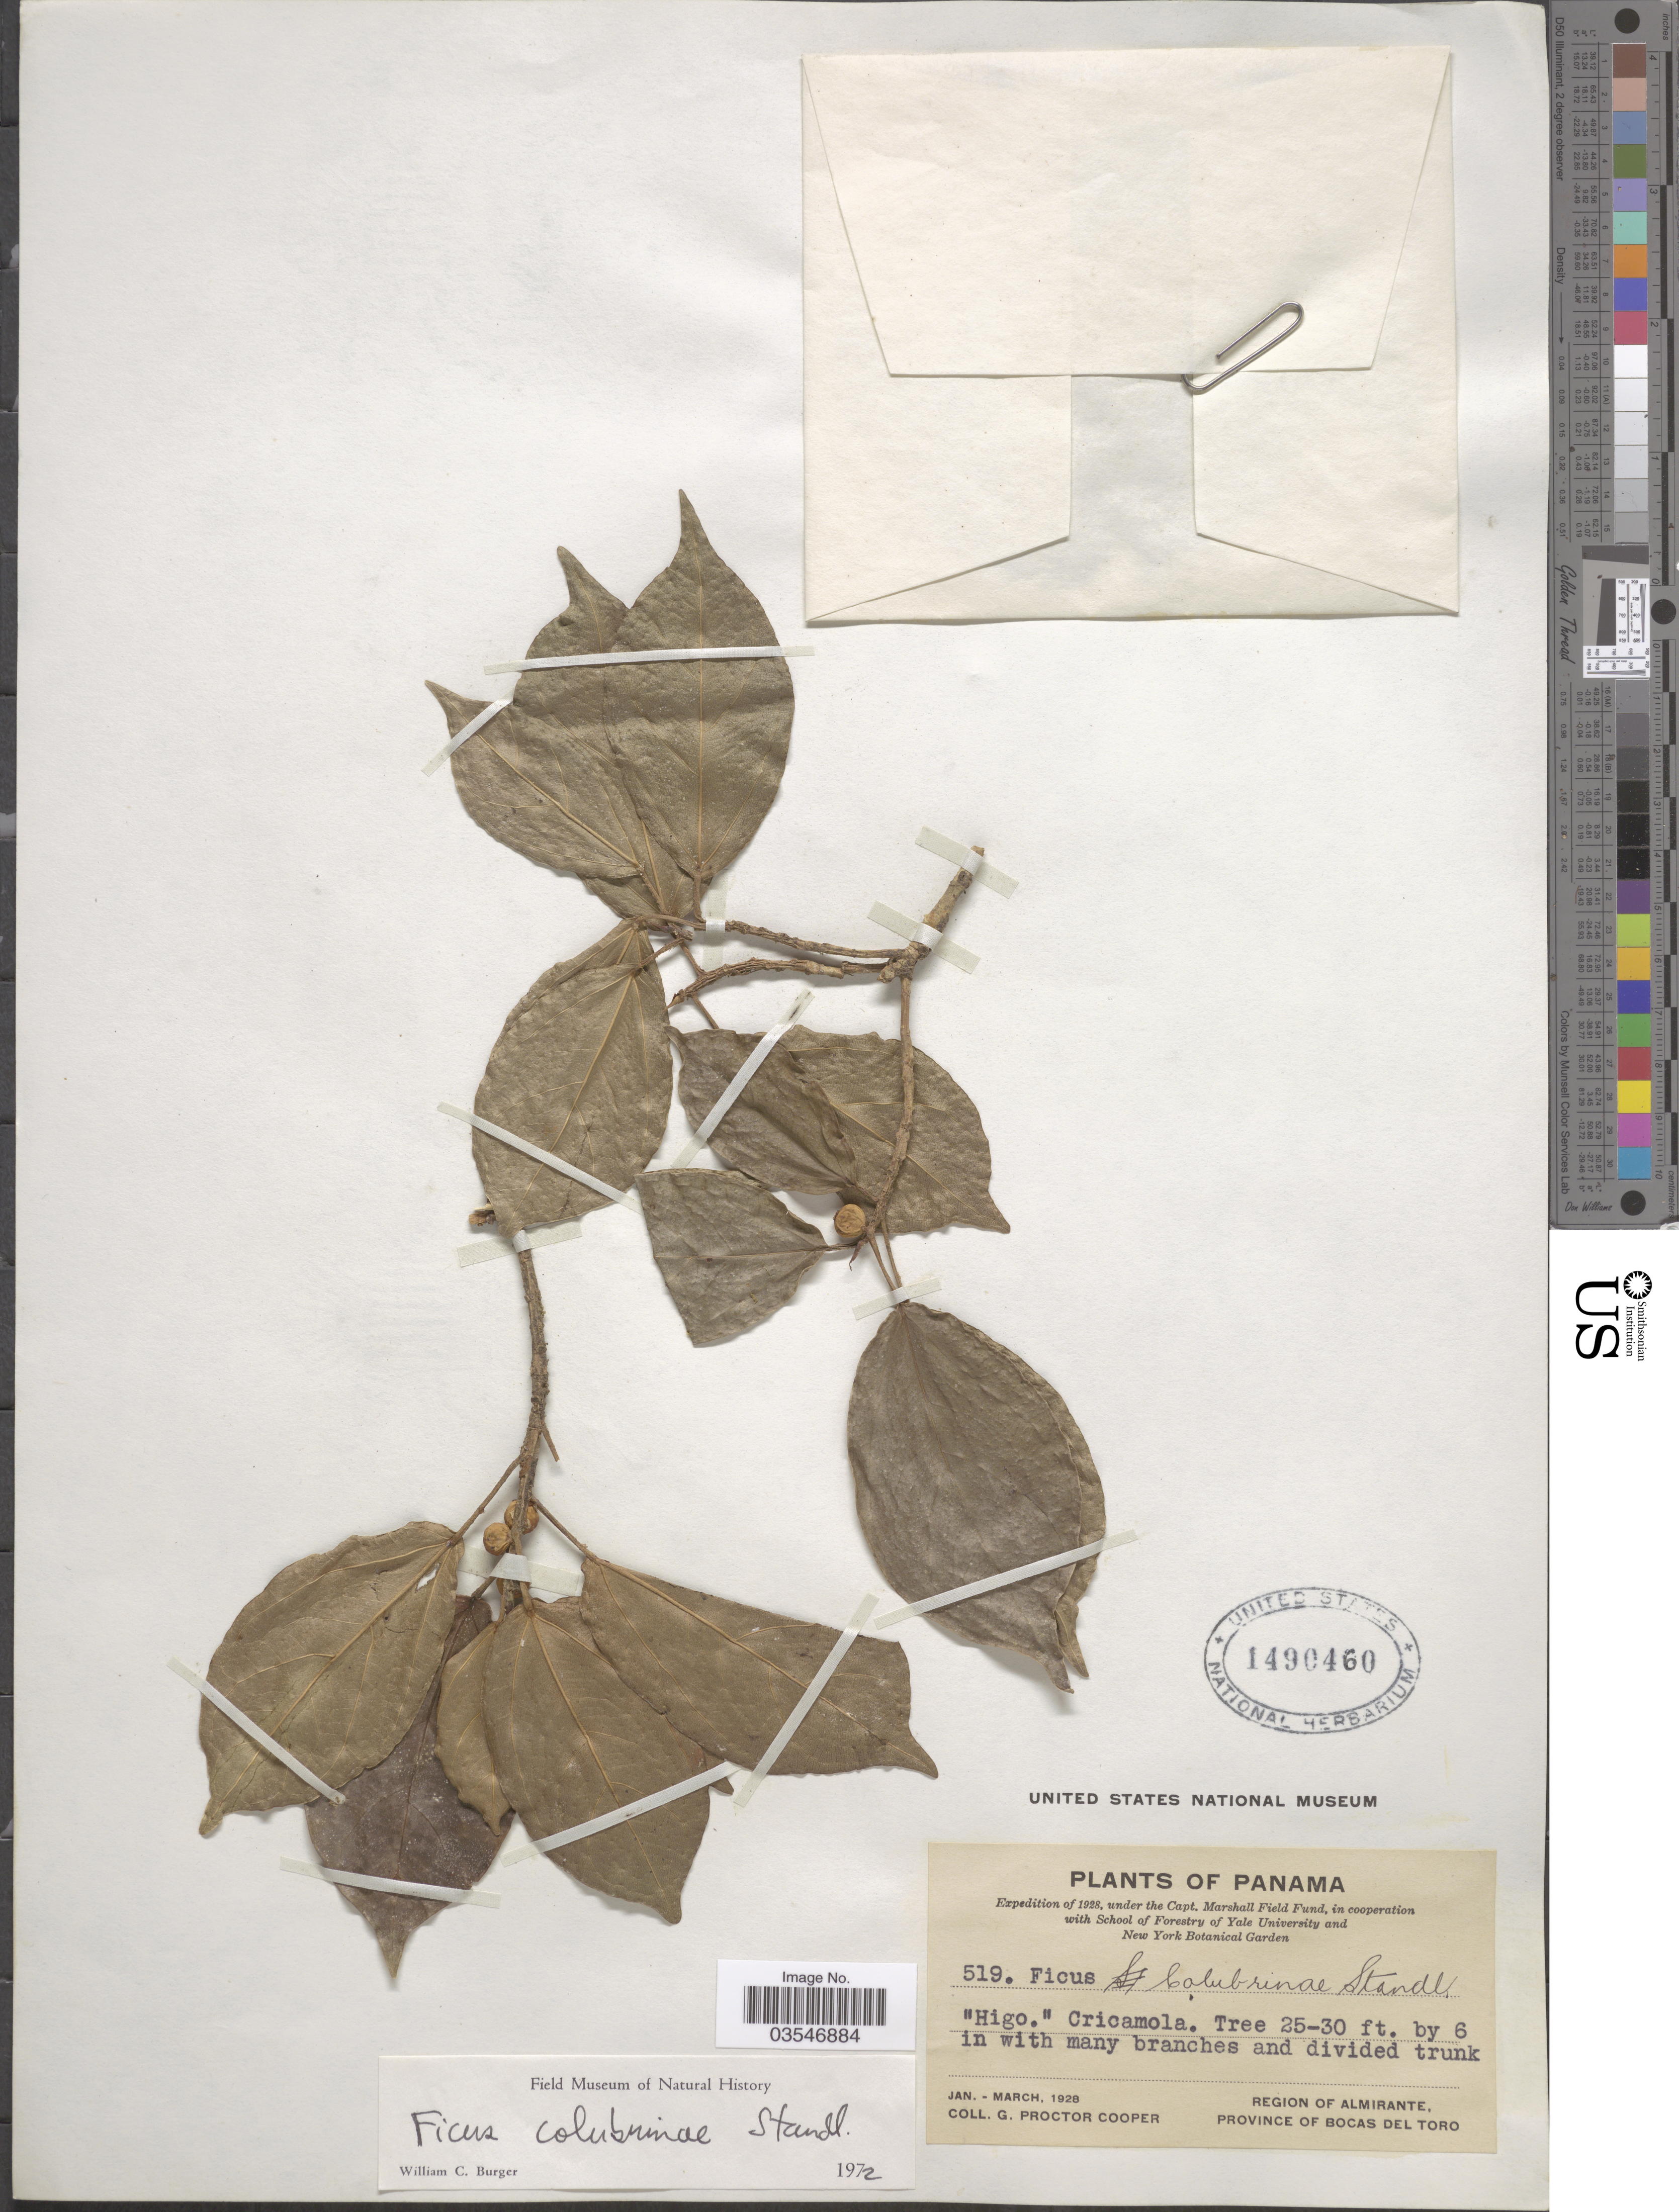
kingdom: Plantae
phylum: Tracheophyta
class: Magnoliopsida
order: Rosales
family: Moraceae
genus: Ficus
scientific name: Ficus colubrinae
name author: Standl.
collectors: G. Cooper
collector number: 519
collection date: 1928-01/1928-03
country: Panama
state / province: Bocas del Toro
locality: Region of Almirante.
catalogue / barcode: US 1490460